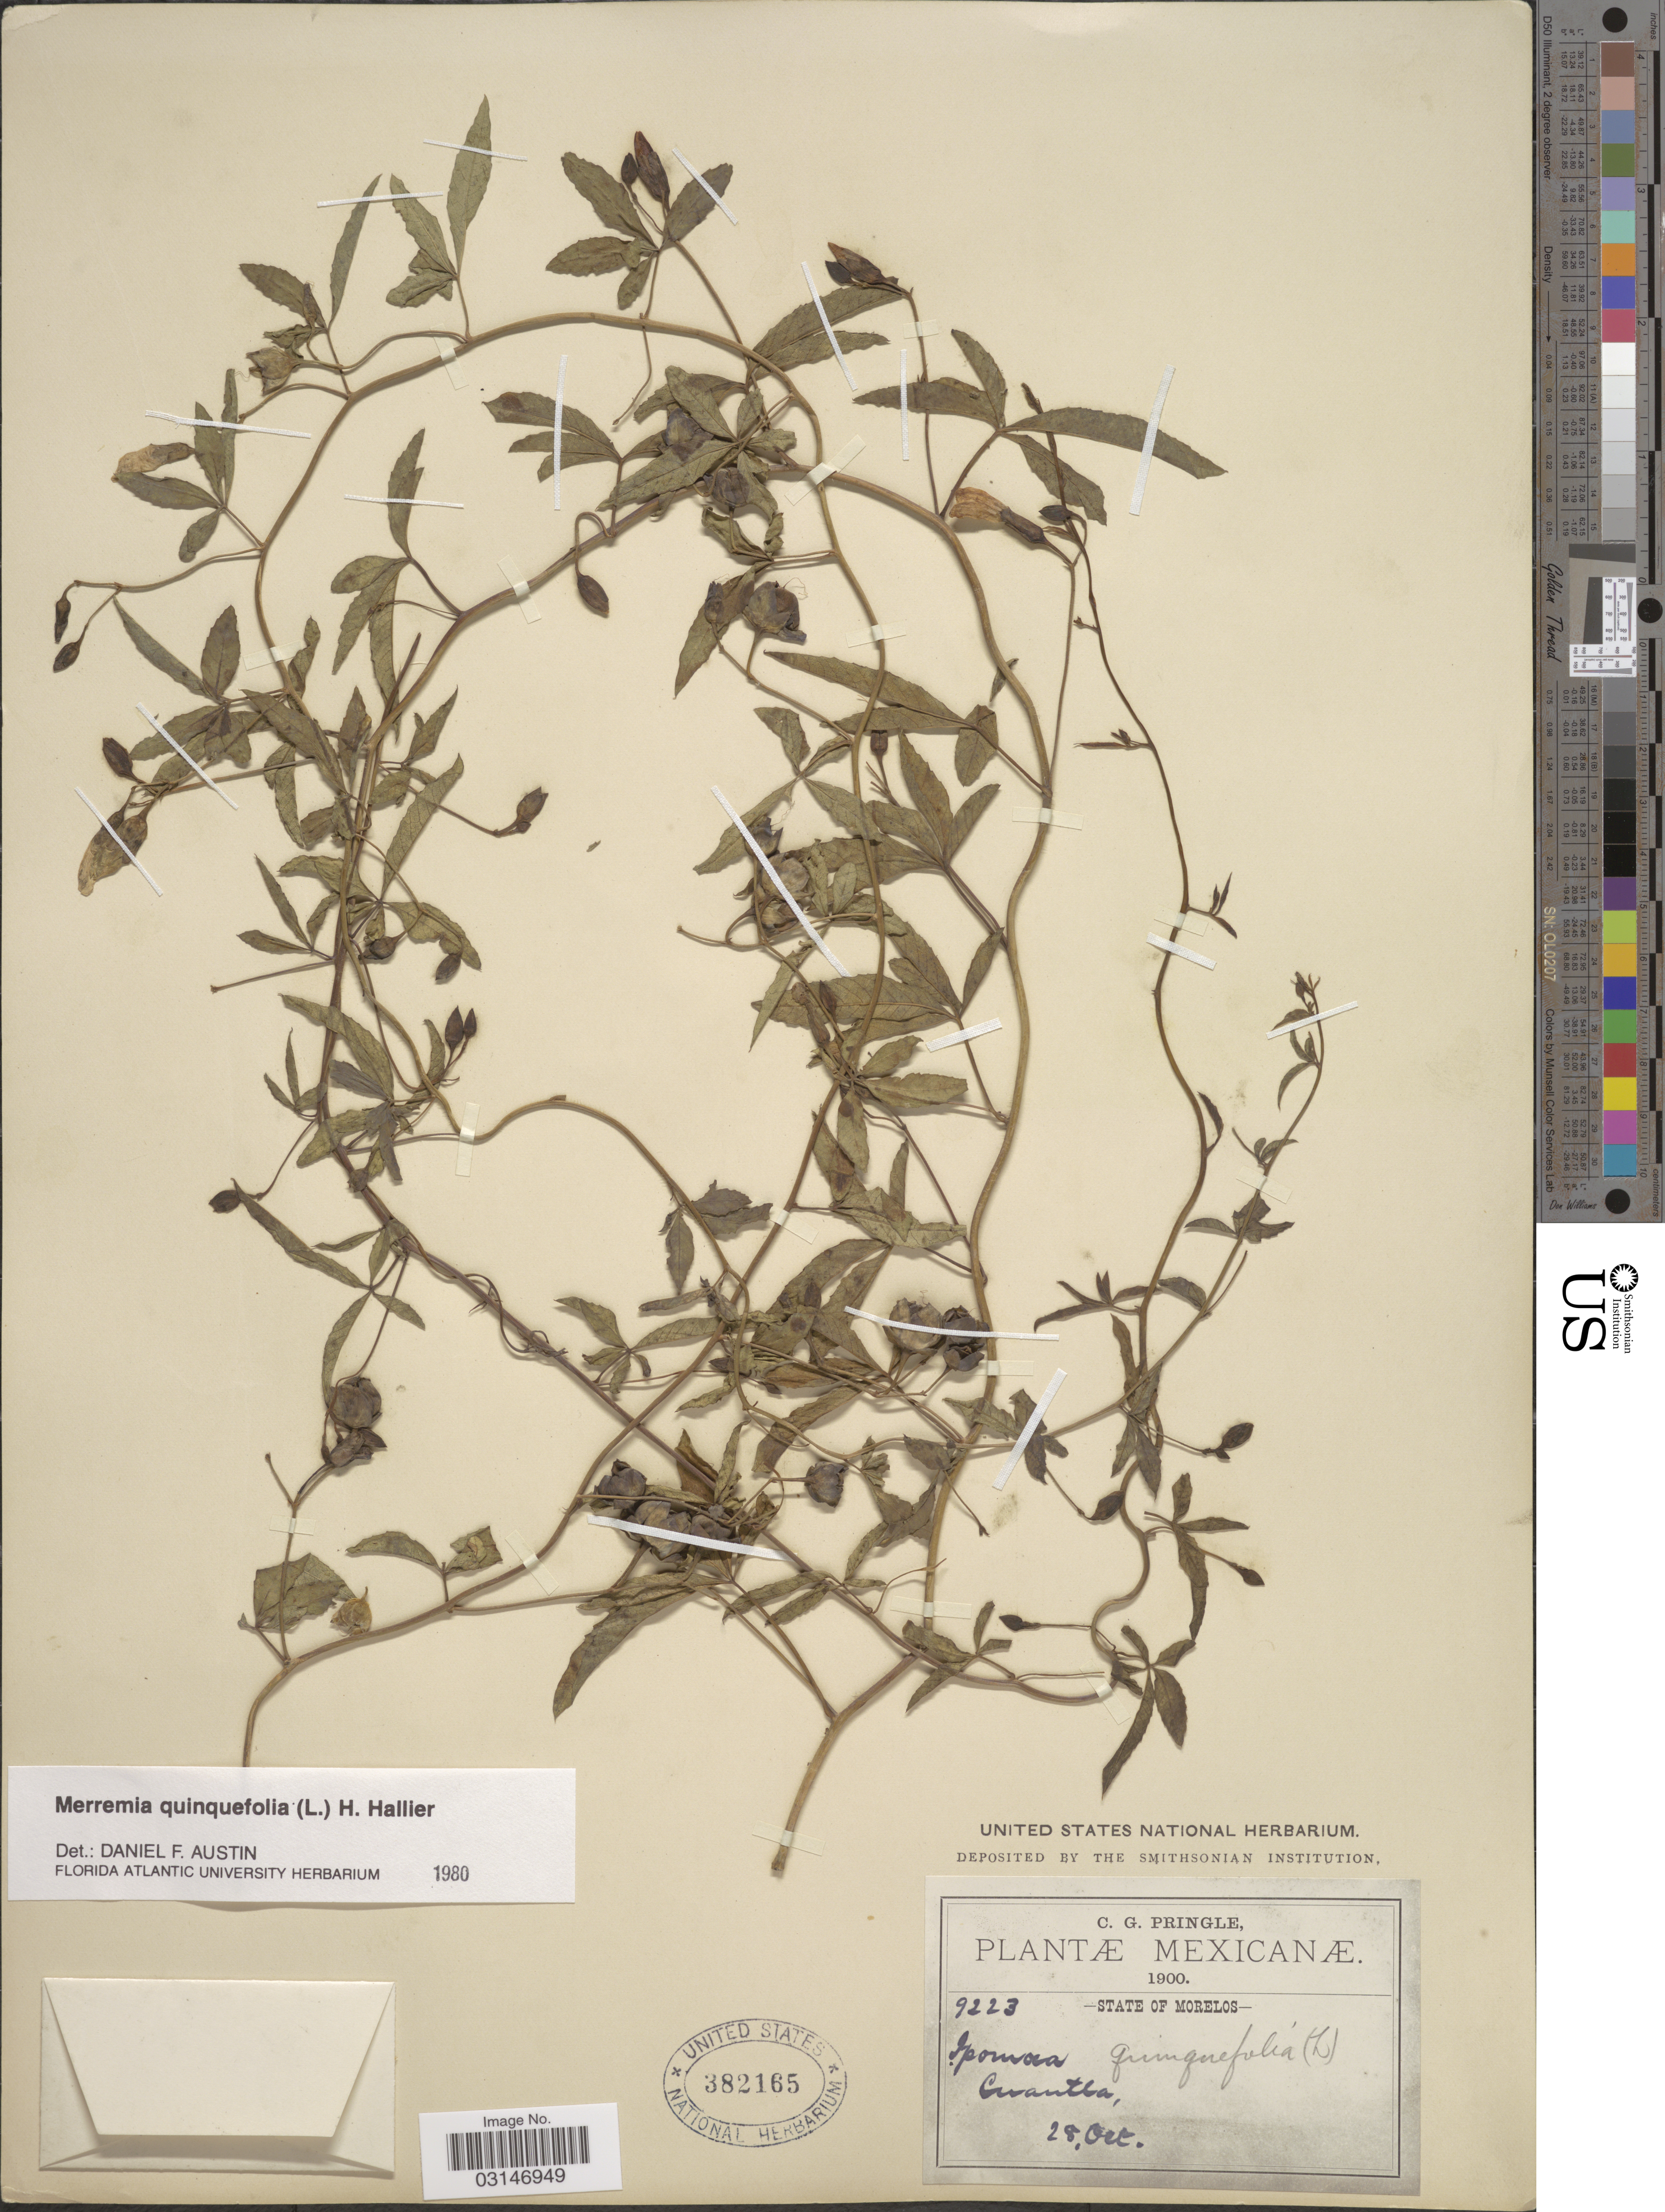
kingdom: Plantae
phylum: Tracheophyta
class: Magnoliopsida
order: Solanales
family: Convolvulaceae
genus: Distimake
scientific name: Distimake quinquefolius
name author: (L.) A. R. Simões & Staples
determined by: Strong, Mark T., (BOT), Smithsonian Institution - National Museum of Natural History (UNITED STATES)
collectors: C. G. Pringle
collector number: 9223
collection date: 1900-10-28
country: Mexico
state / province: Morelos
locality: Cuautla, Ipomoea.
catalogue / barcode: US 382165